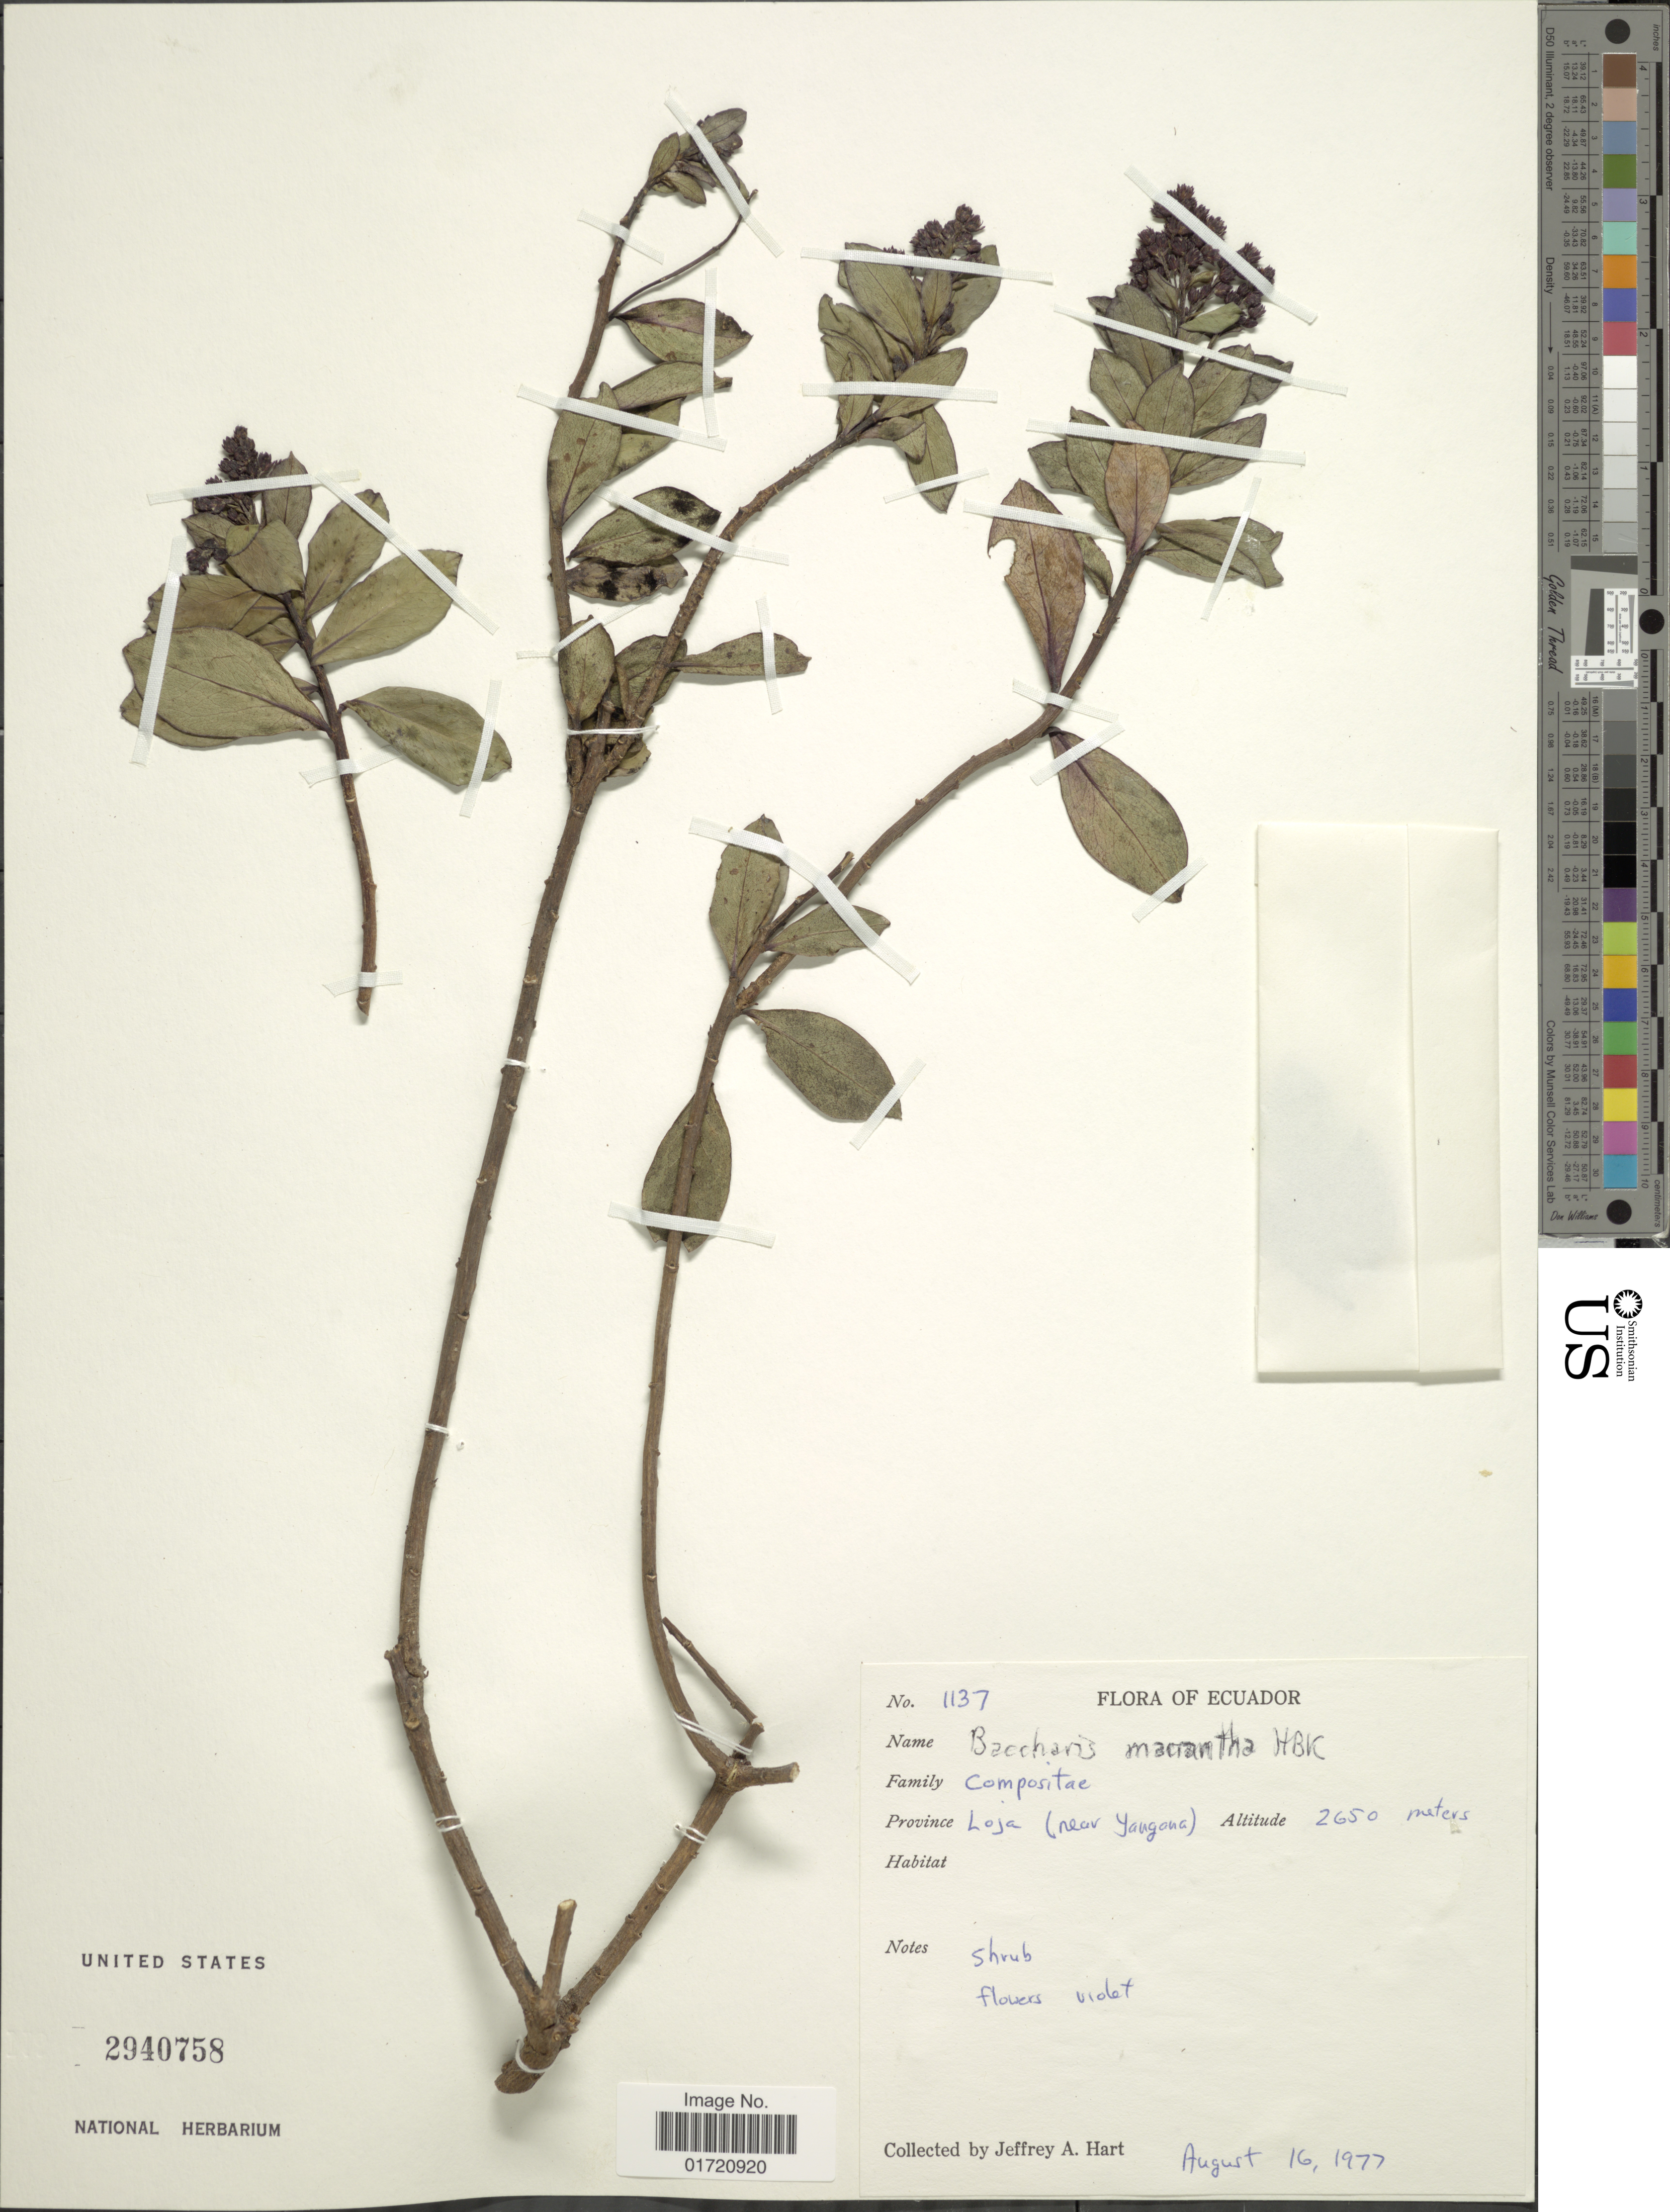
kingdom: Plantae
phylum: Tracheophyta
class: Magnoliopsida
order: Asterales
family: Asteraceae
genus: Baccharis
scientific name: Baccharis macrantha subsp. cundinamarcensis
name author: (Cuatrec.) Cuatrec.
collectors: J. A. Hart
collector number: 1137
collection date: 1977-08-16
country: Ecuador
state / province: Loja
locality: Near Saraguro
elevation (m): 2650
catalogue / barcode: US 2940758